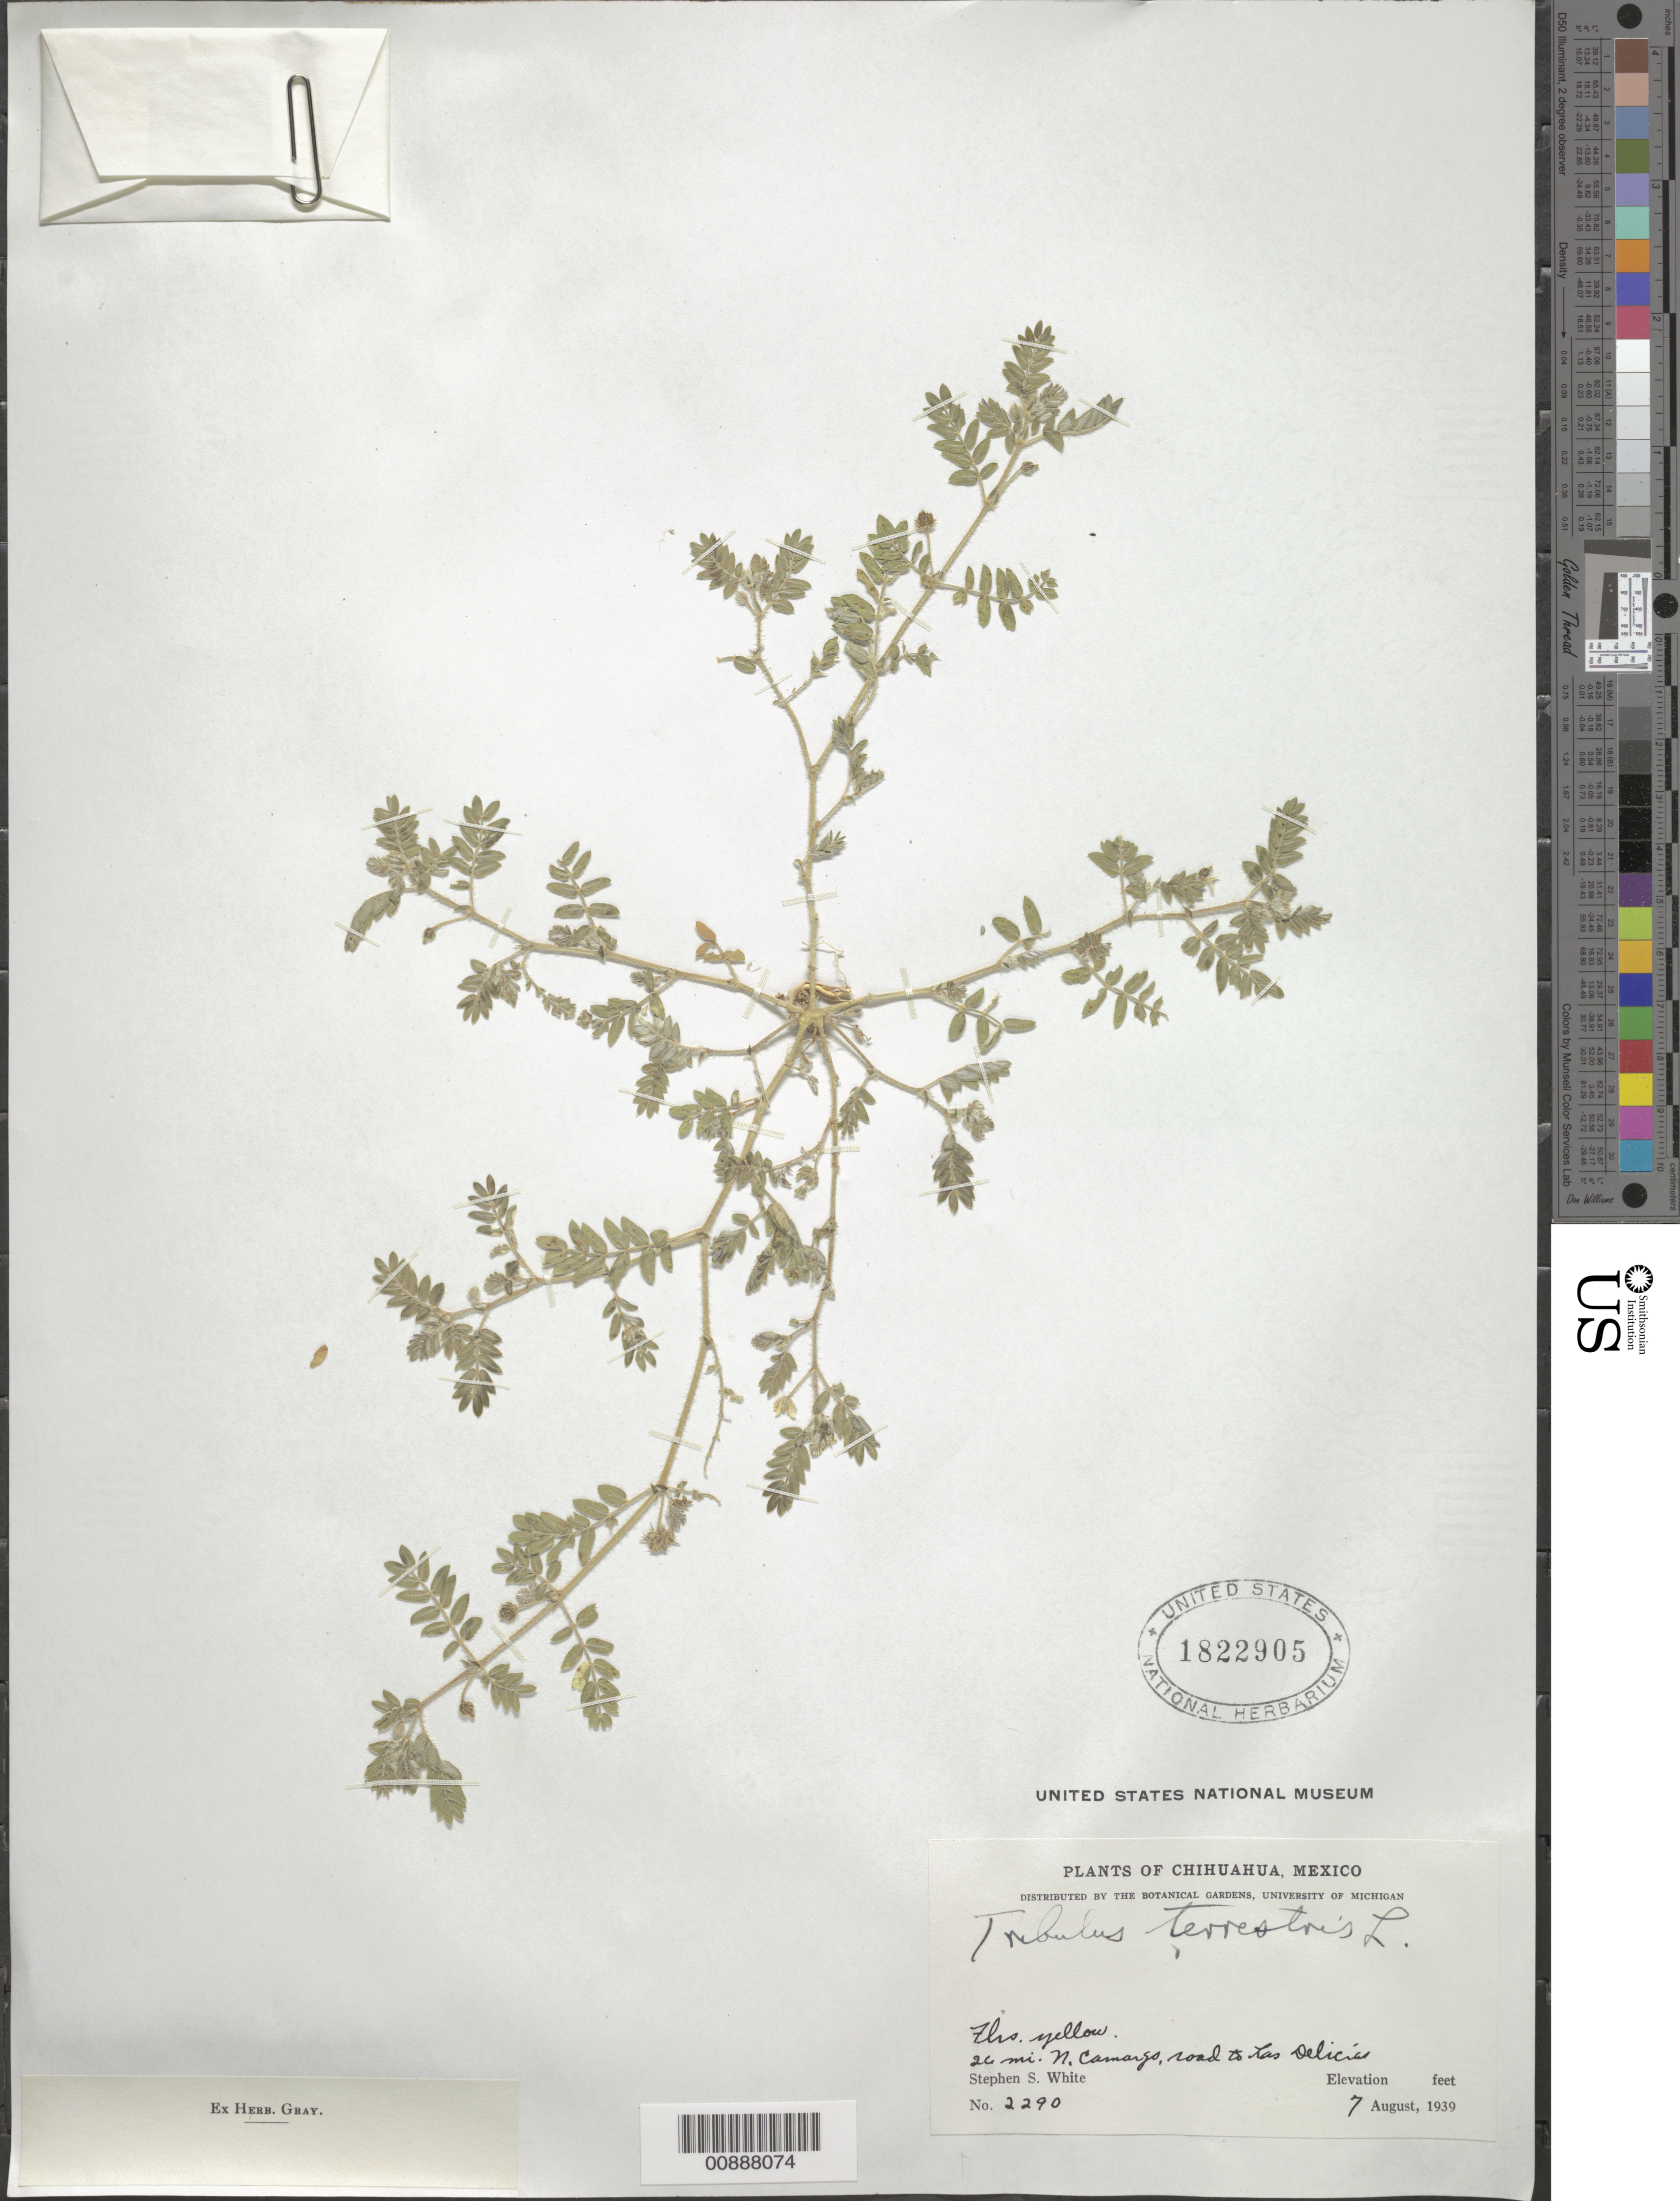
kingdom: Plantae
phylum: Tracheophyta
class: Magnoliopsida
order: Zygophyllales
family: Zygophyllaceae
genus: Tribulus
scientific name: Tribulus terrestris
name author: L.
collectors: S. S. White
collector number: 2290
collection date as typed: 07 Aug 1939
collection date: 1939-08-07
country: Mexico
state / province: Chihuahua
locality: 26 mi. N Camargo, road to Las Delicias.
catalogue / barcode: US 1822905